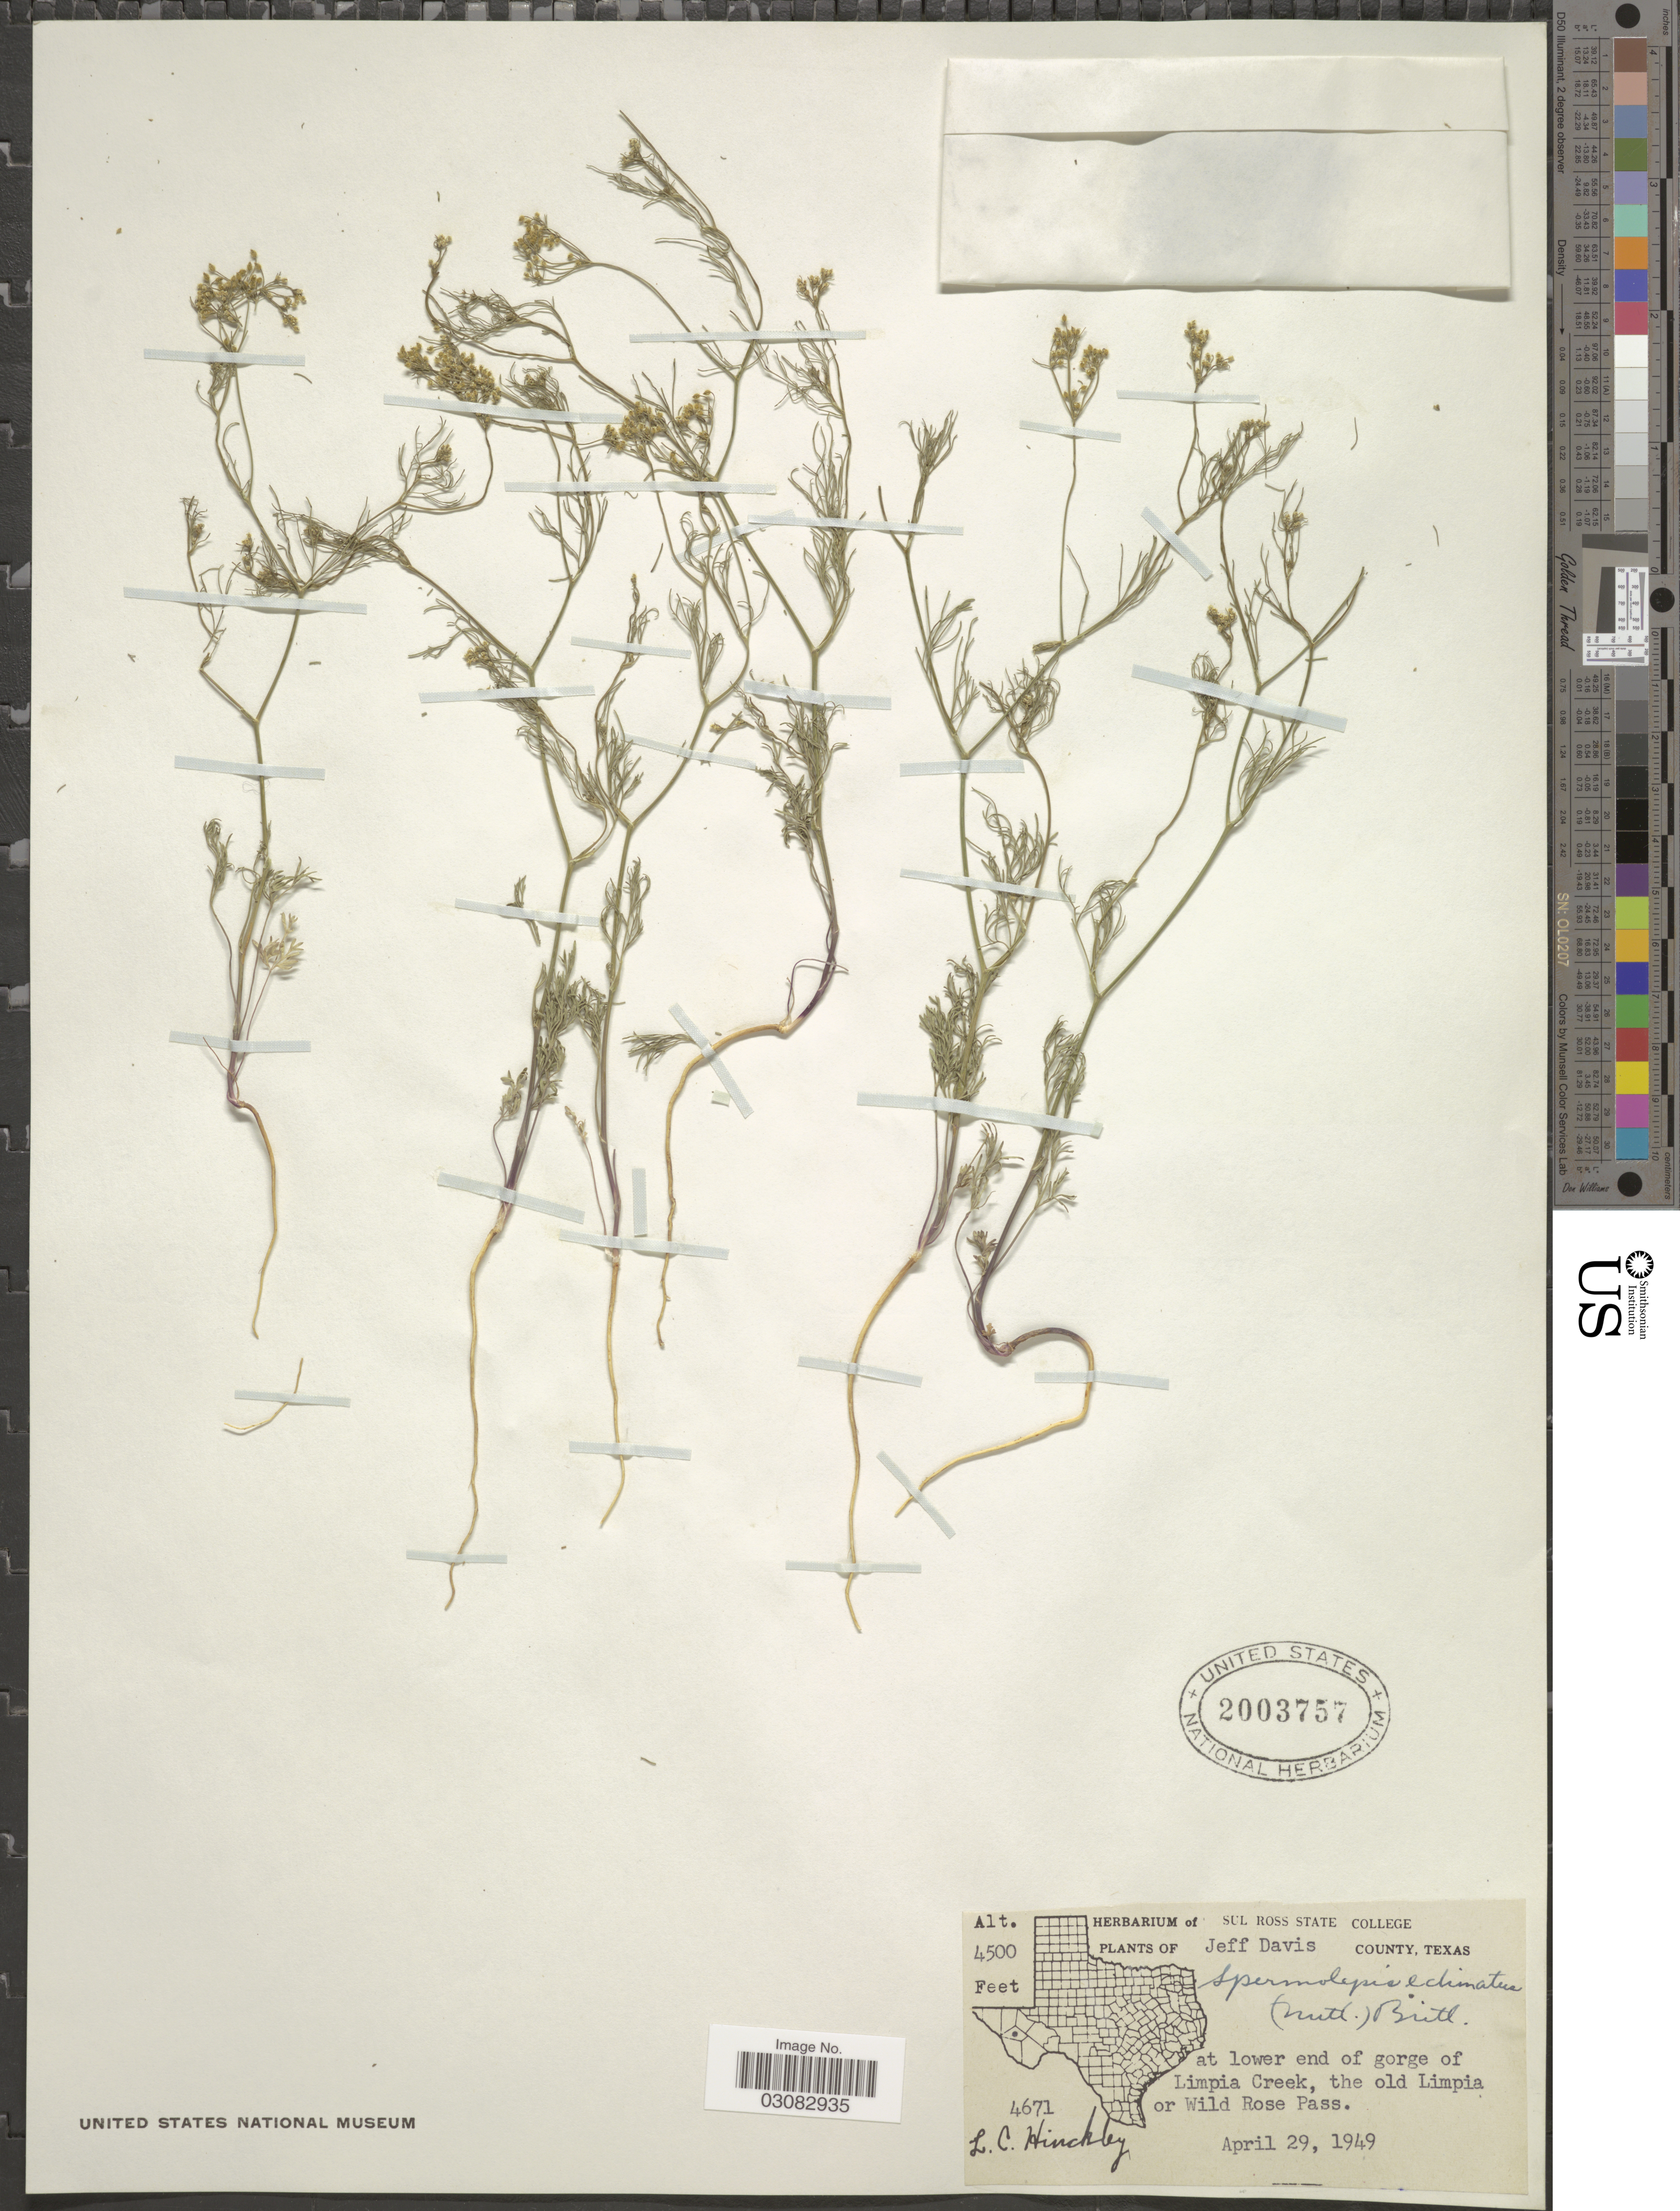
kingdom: Plantae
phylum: Tracheophyta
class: Magnoliopsida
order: Apiales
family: Apiaceae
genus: Spermolepis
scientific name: Spermolepis echinata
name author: (Nutt. ex DC.) A. Heller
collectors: L. Hinckley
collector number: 4671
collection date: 1949-04-29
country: United States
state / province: Texas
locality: Jeff Davis County, Texas, at lower end of gorge of Limpia Creel, the old Limpia or Wild Rose Pass.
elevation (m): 1372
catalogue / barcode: US 2003757